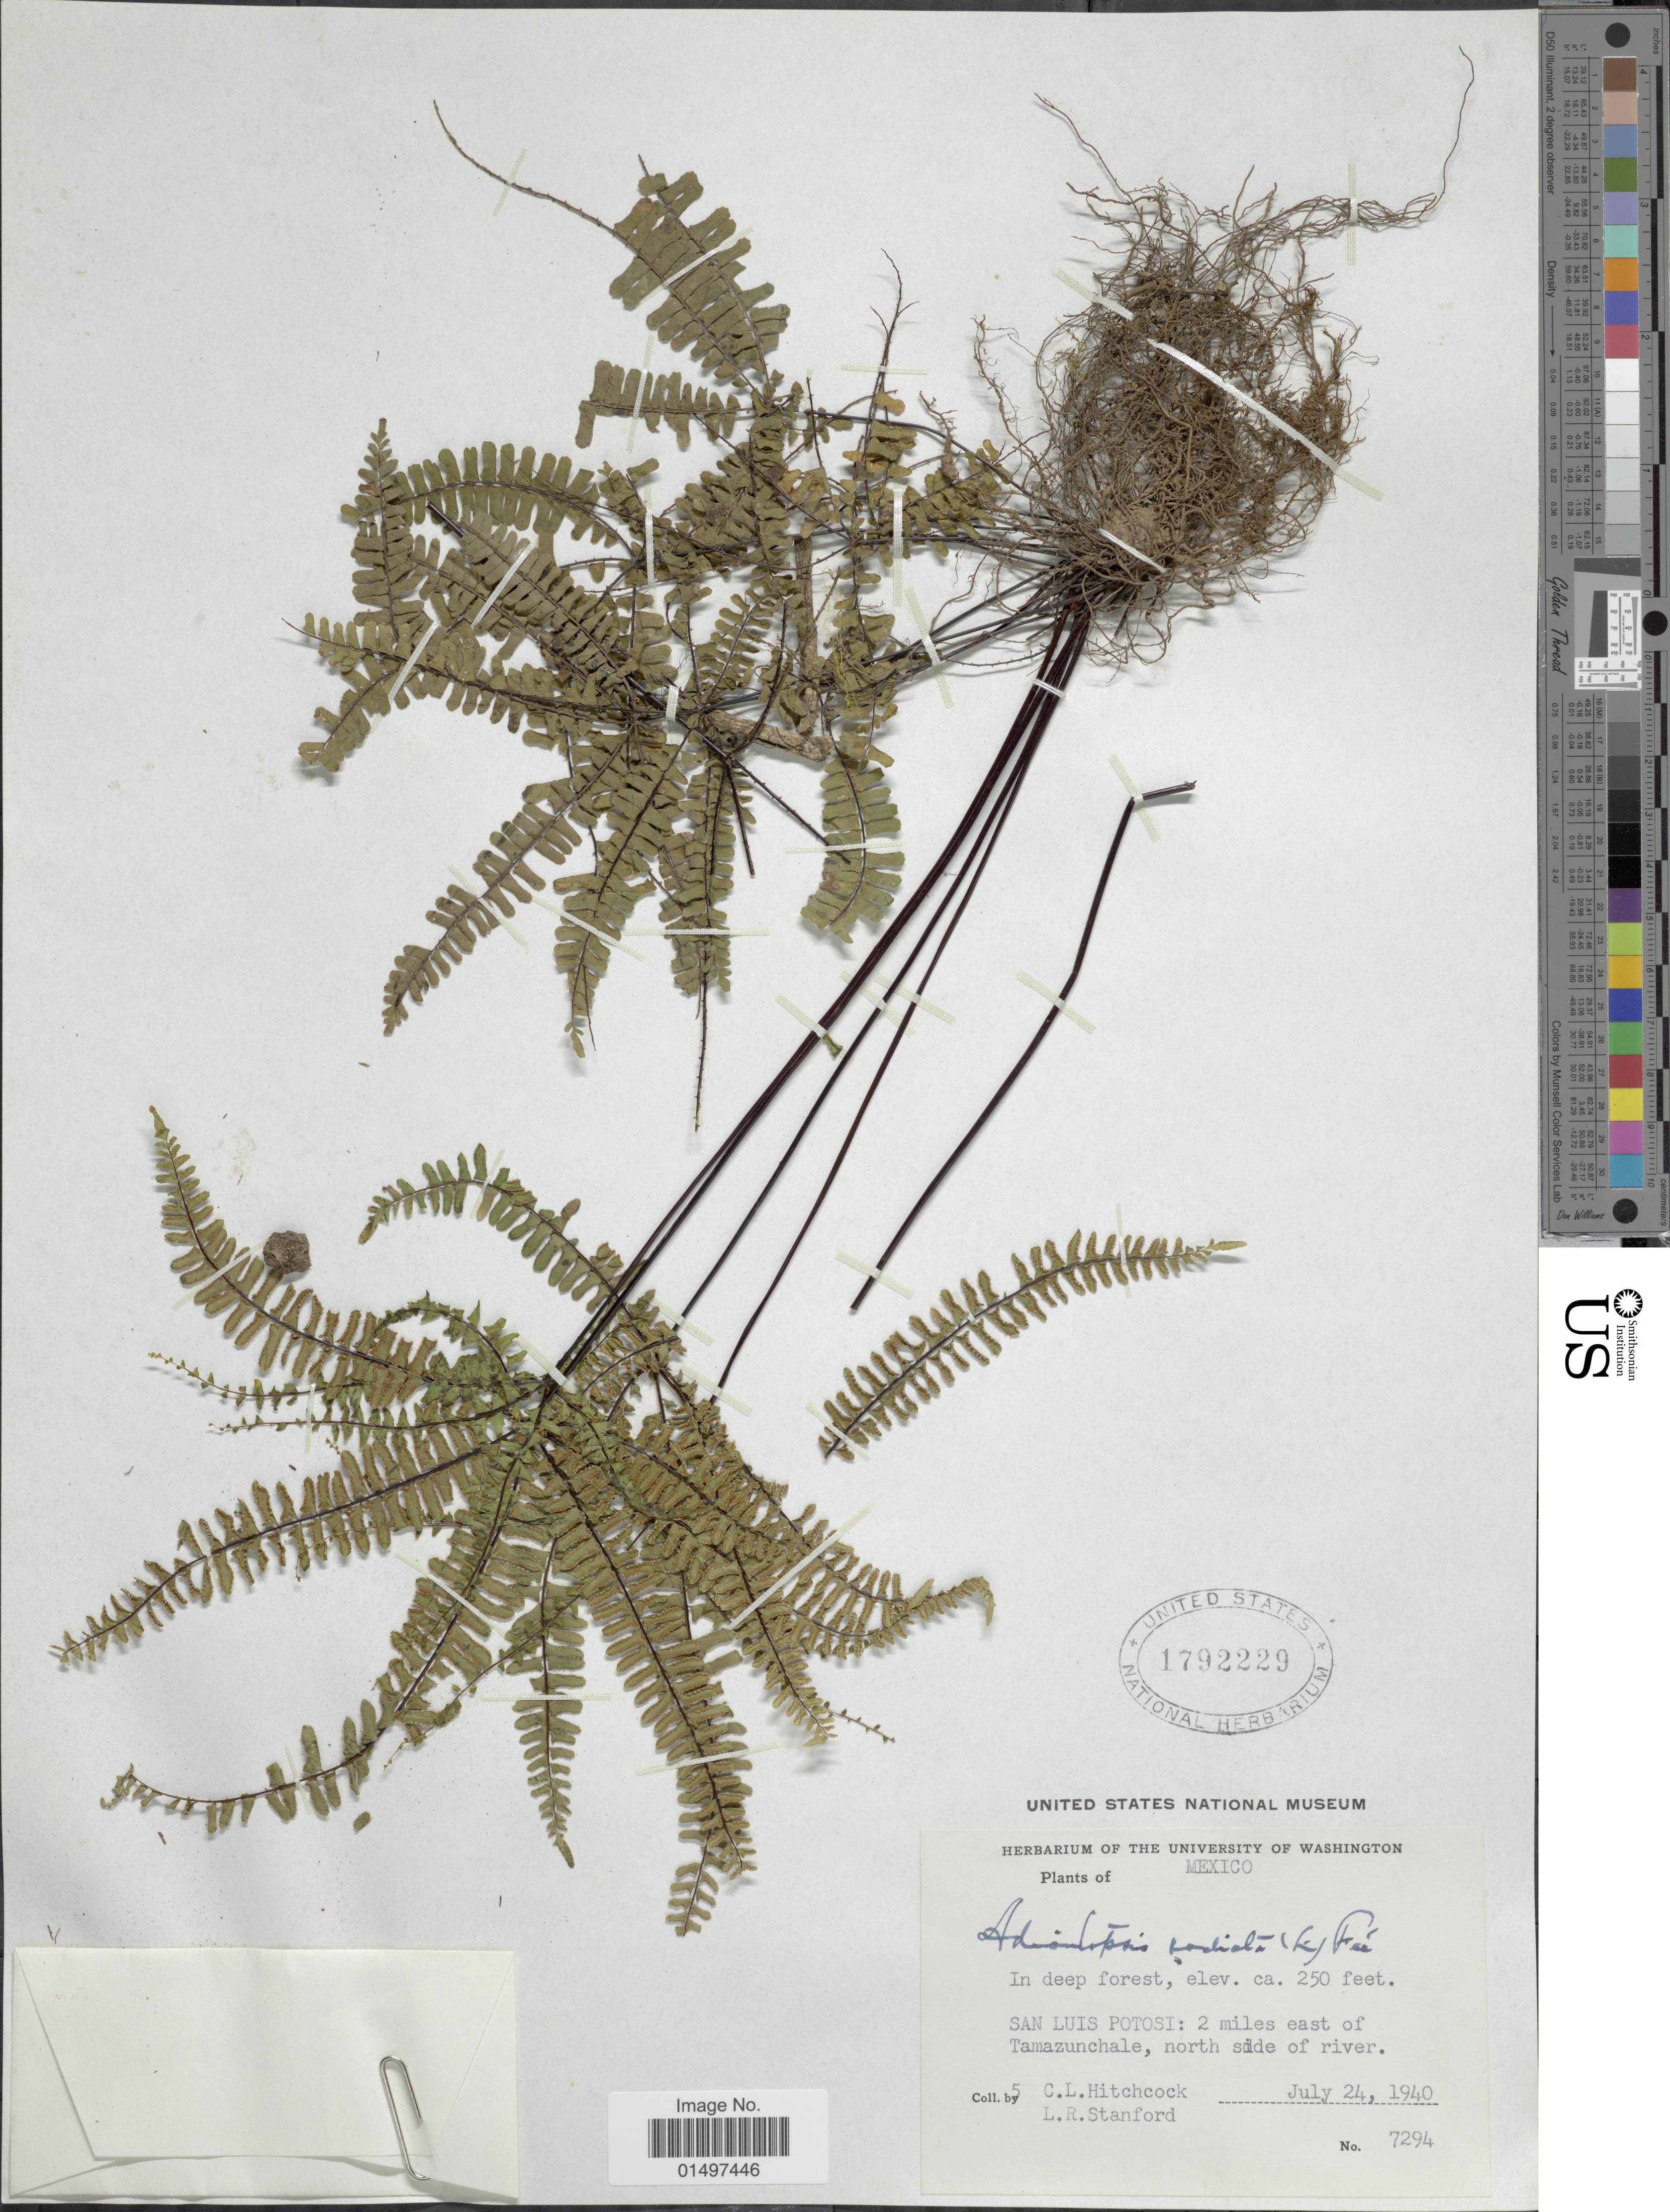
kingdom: Plantae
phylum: Tracheophyta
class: Polypodiopsida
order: Polypodiales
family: Pteridaceae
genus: Adiantopsis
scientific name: Adiantopsis radiata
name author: (L.) Fée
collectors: C. L. Hitchcock & L. R. Stanford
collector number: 7294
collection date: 1940-07-24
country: Mexico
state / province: San Luis Potosí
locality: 2 miles east of Tamazunchale, north side of river.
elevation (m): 76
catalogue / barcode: US 1792229